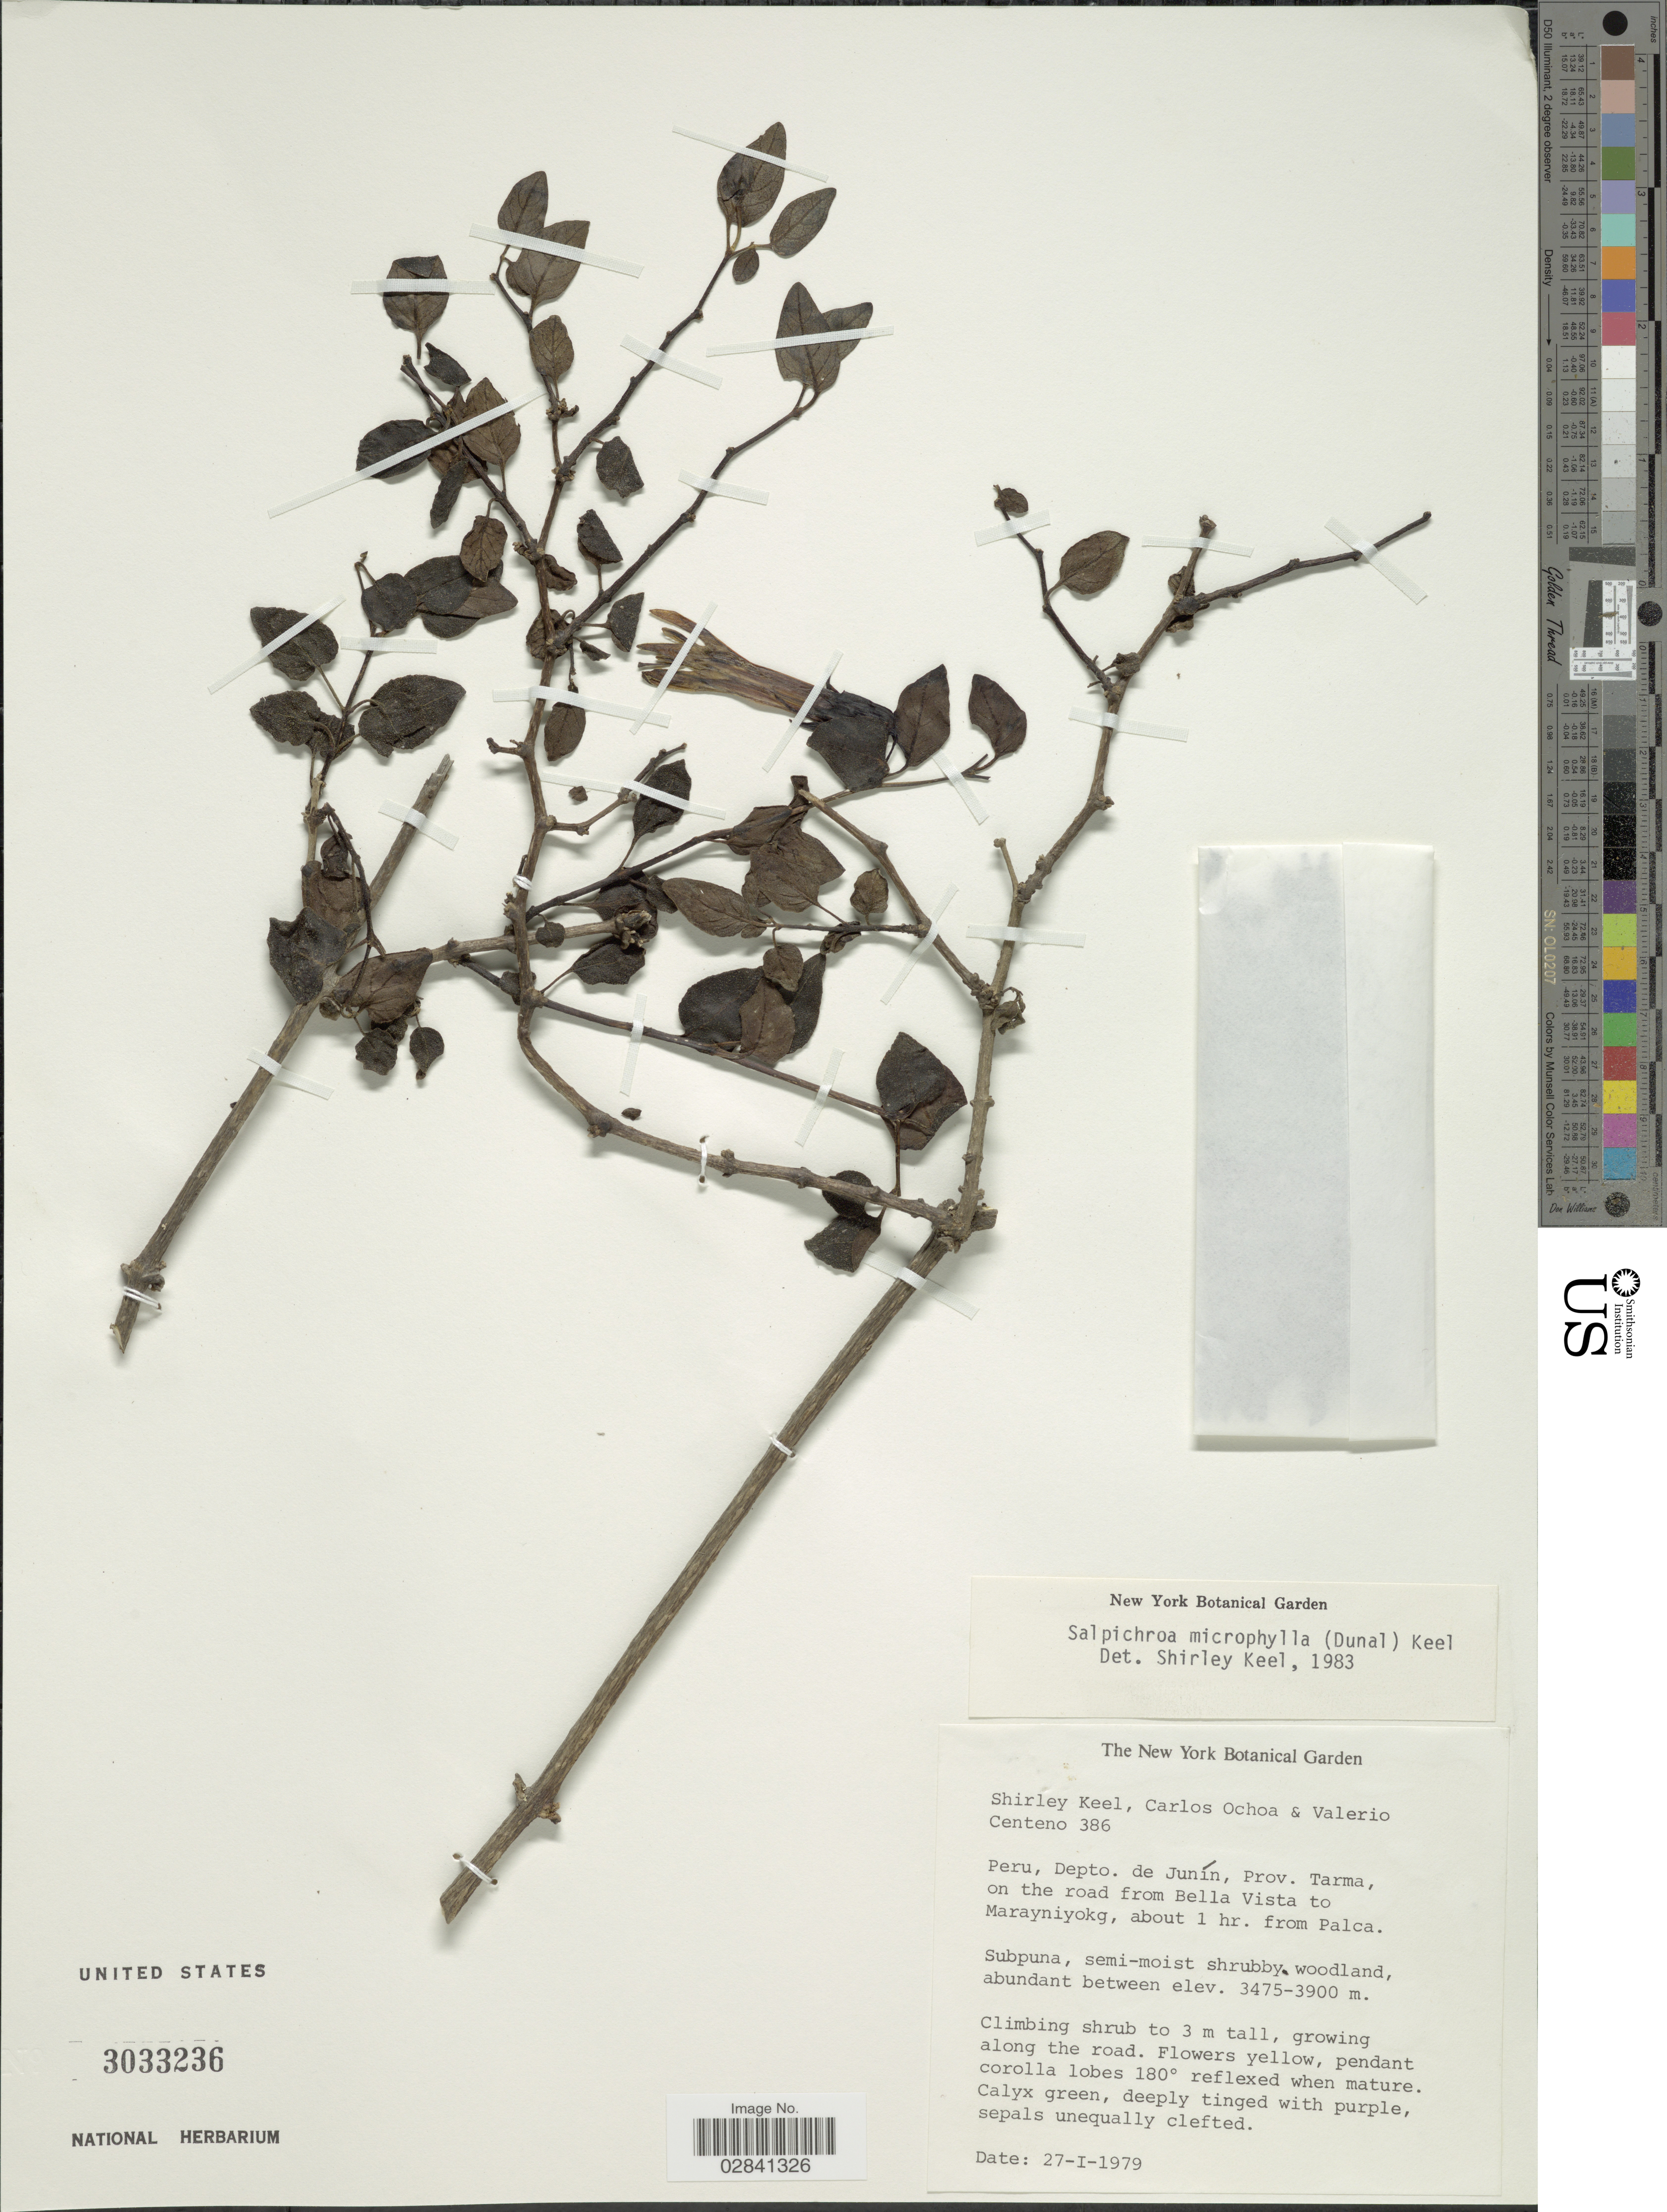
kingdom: Plantae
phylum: Tracheophyta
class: Magnoliopsida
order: Solanales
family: Solanaceae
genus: Salpichroa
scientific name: Salpichroa microphylla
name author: (Dunal) Keel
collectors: S. Keel, C. Ochoa & V. Centeno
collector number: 386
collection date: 1979-01-27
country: Peru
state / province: Junín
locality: Depto. de Junín, Prov. Tarma, on the road from Bella Vista to Marayniyokg, about 1 hr. from Palca.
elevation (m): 3475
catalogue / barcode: US 3033236